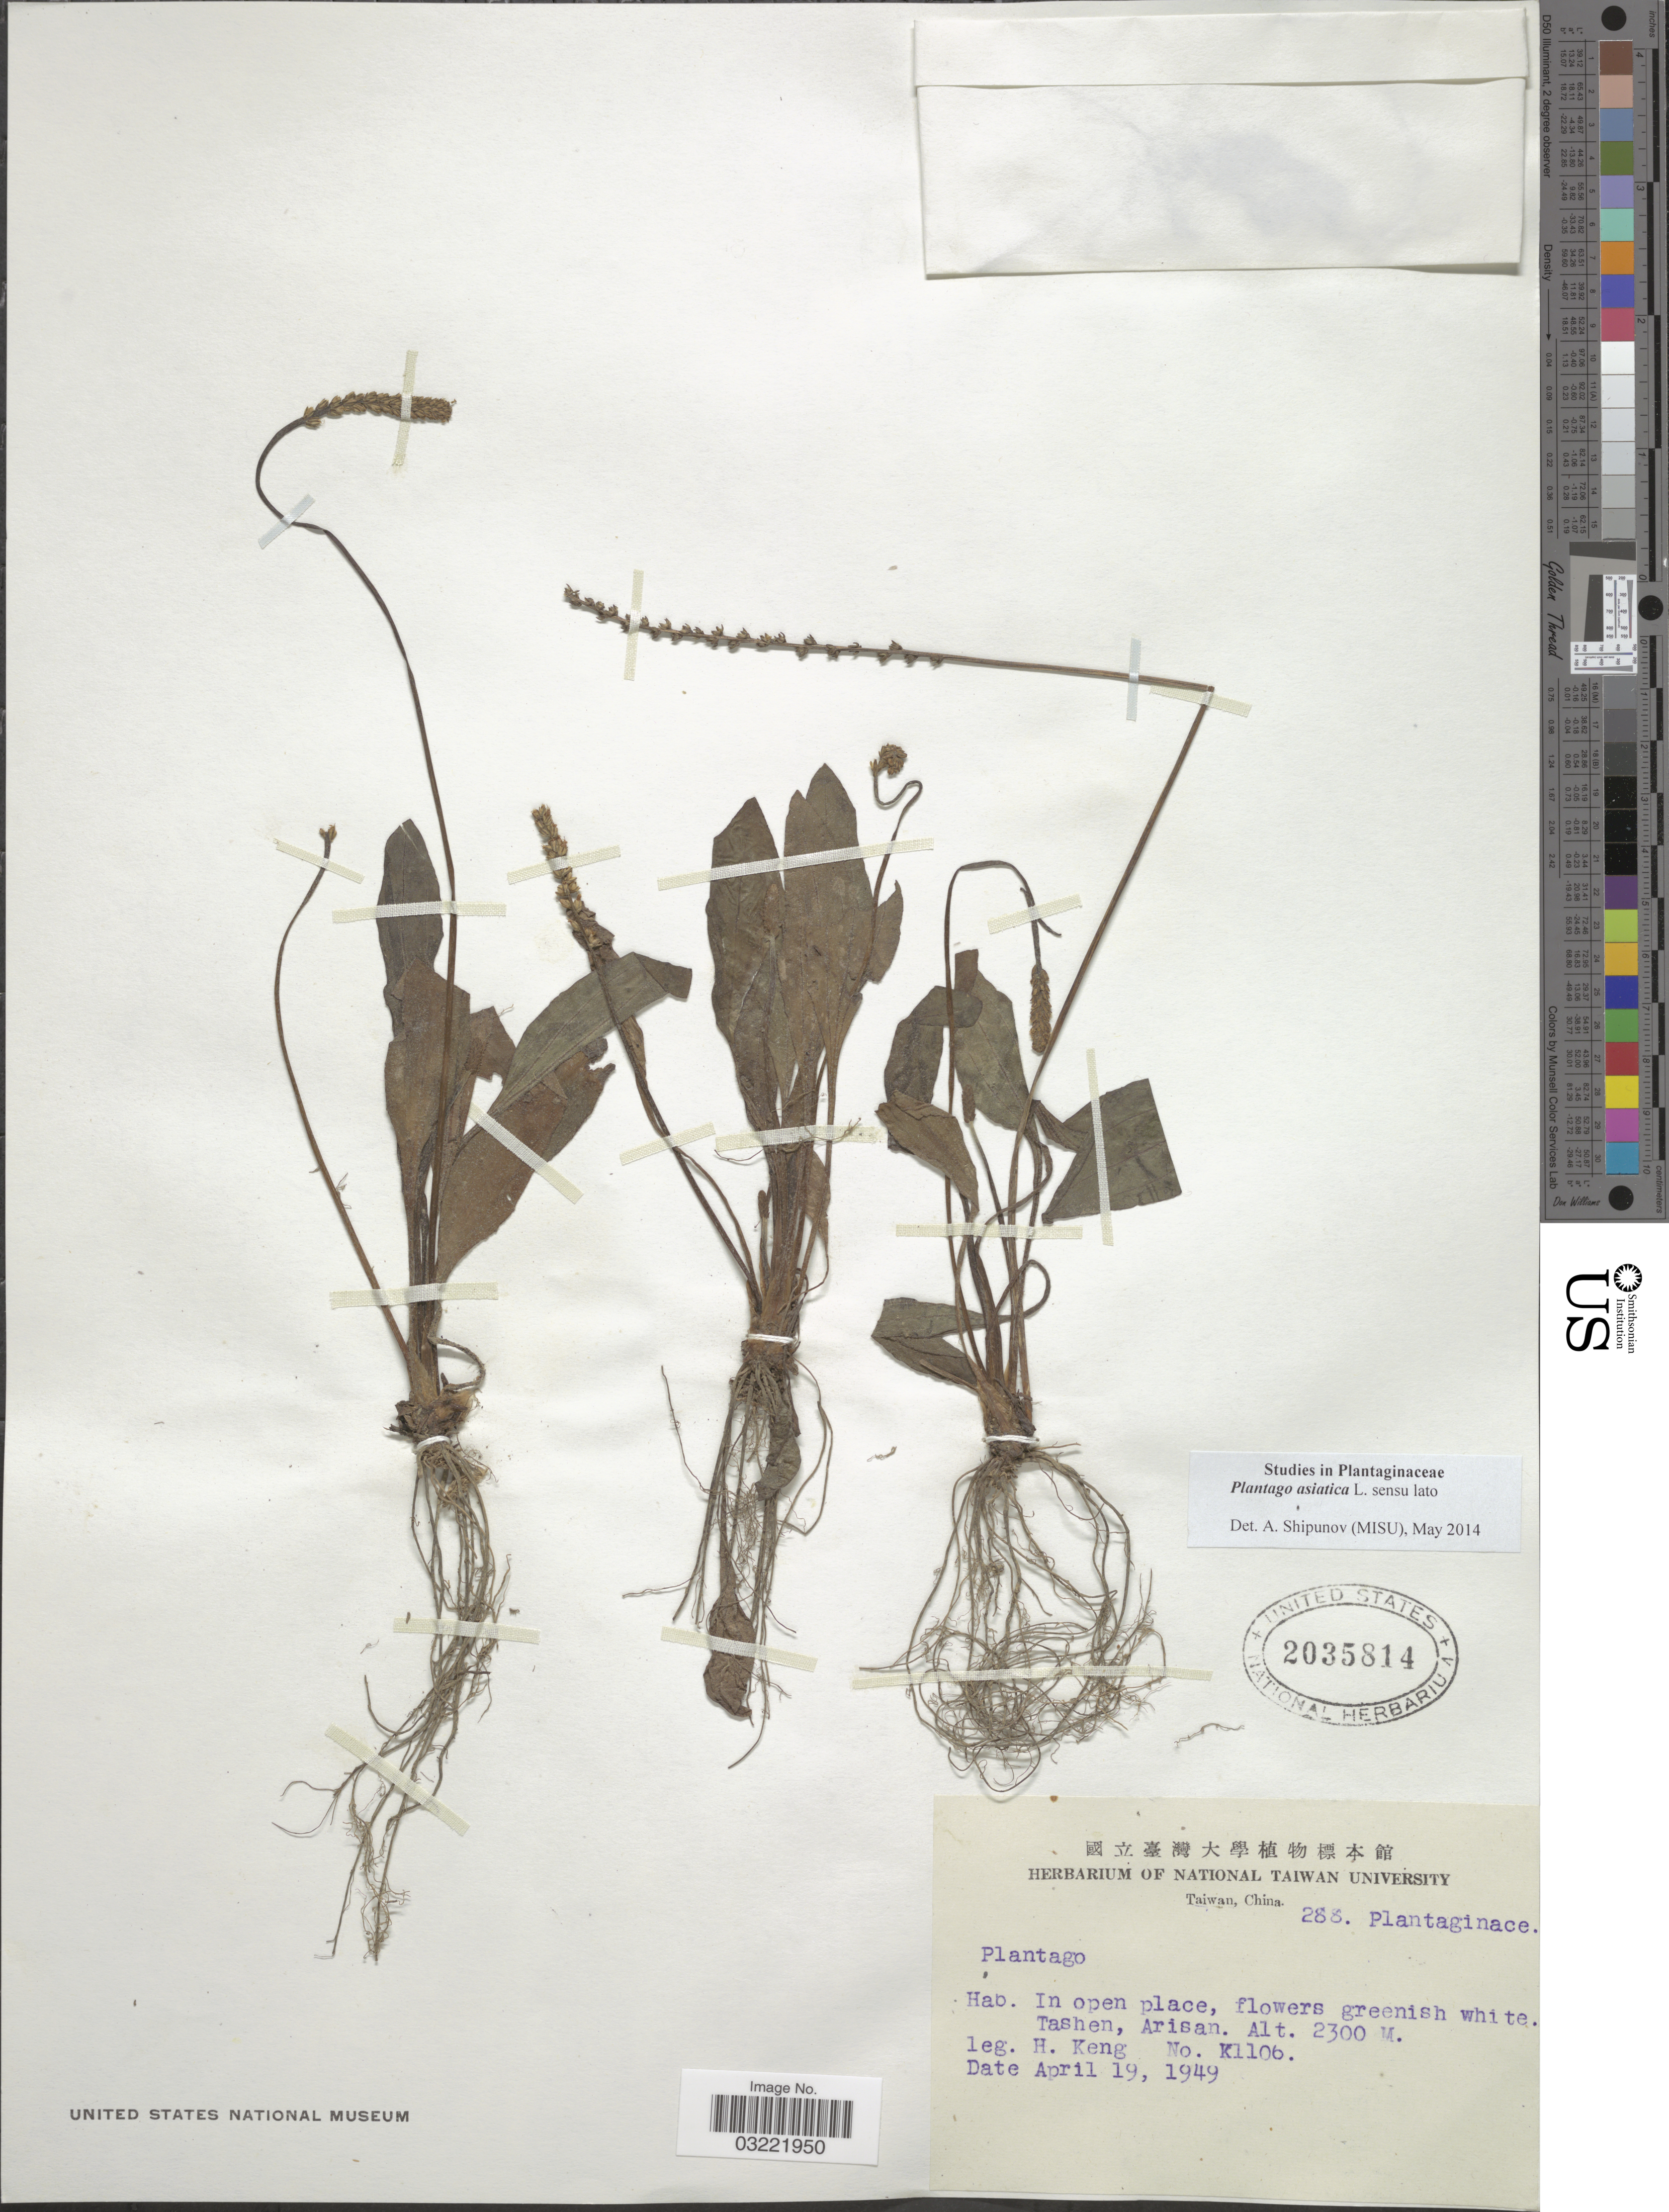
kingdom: Plantae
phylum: Tracheophyta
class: Magnoliopsida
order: Lamiales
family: Plantaginaceae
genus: Plantago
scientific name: Plantago asiatica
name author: L.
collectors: H. Keng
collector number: K1106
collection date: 1949-04-19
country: Taiwan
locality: Tashen, Arisan.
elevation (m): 2300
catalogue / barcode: US 2035814